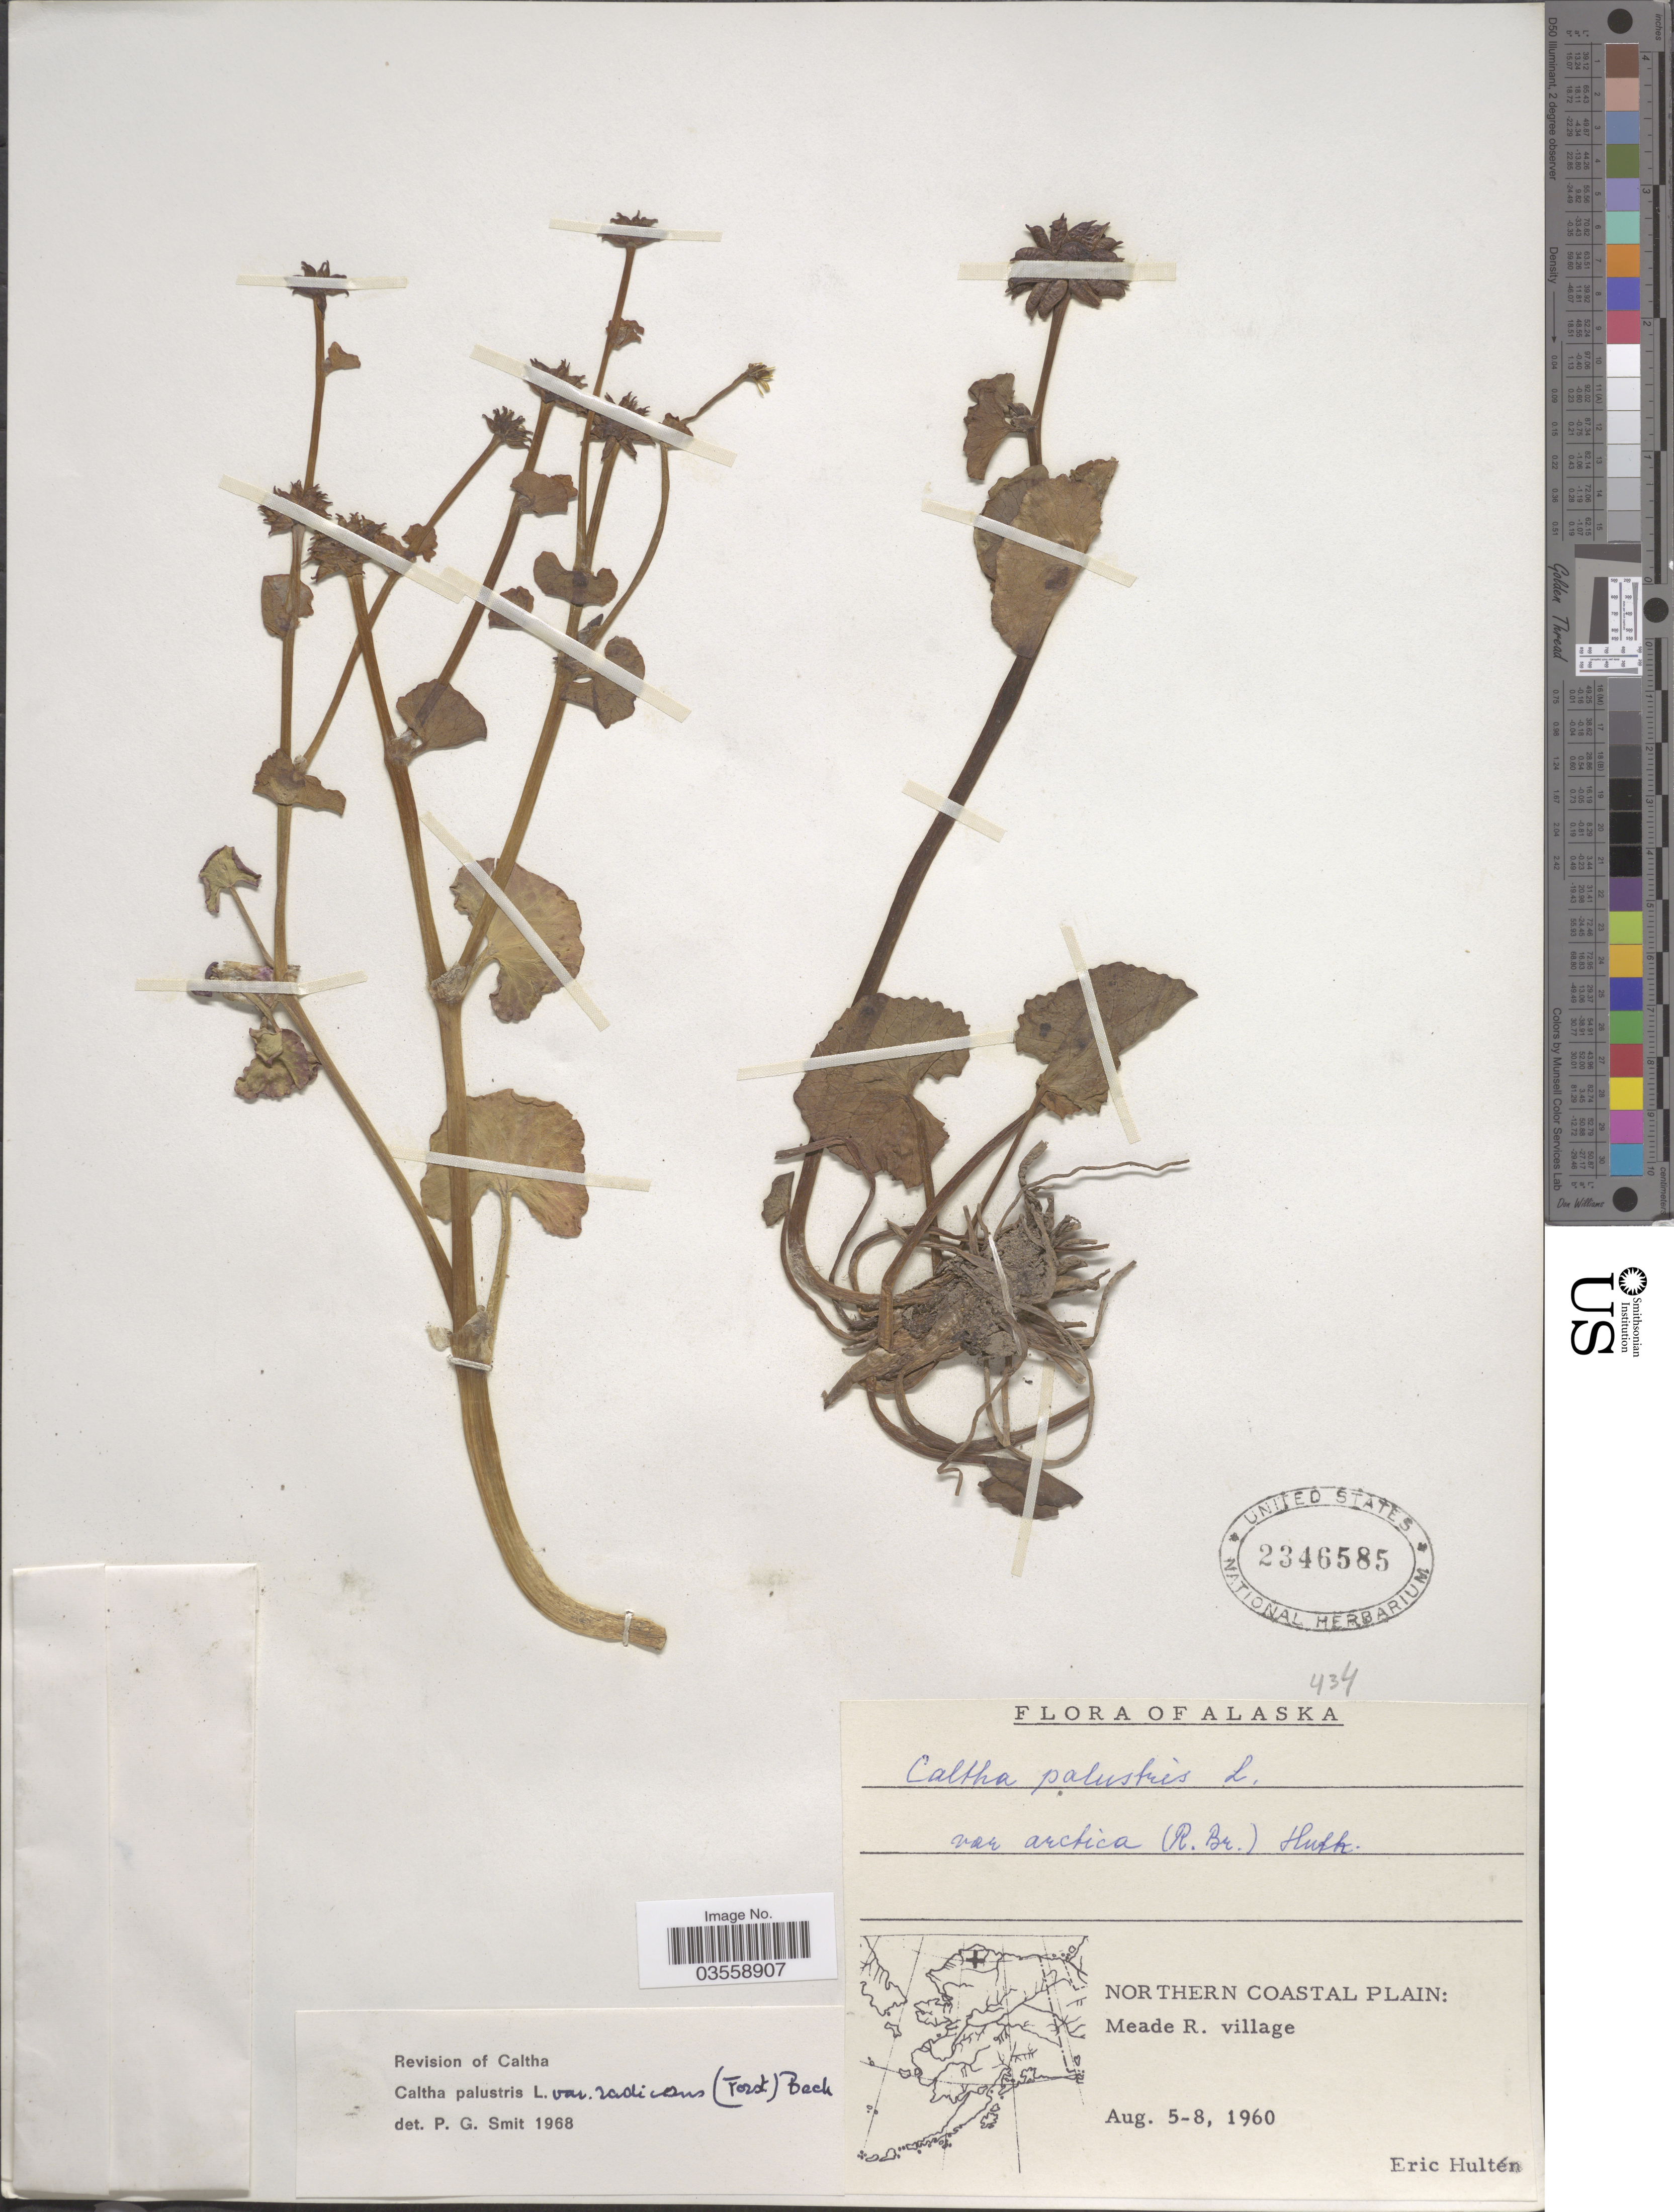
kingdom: Plantae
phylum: Tracheophyta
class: Magnoliopsida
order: Ranunculales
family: Ranunculaceae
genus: Caltha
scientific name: Caltha palustris var. radicans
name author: (T.F. Forst) Beck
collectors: E. G. Hultén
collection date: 1960-08-05/1960-08-08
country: United States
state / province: Alaska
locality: Northern Coastal Plain: Meade R. village.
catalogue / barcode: US 2346585